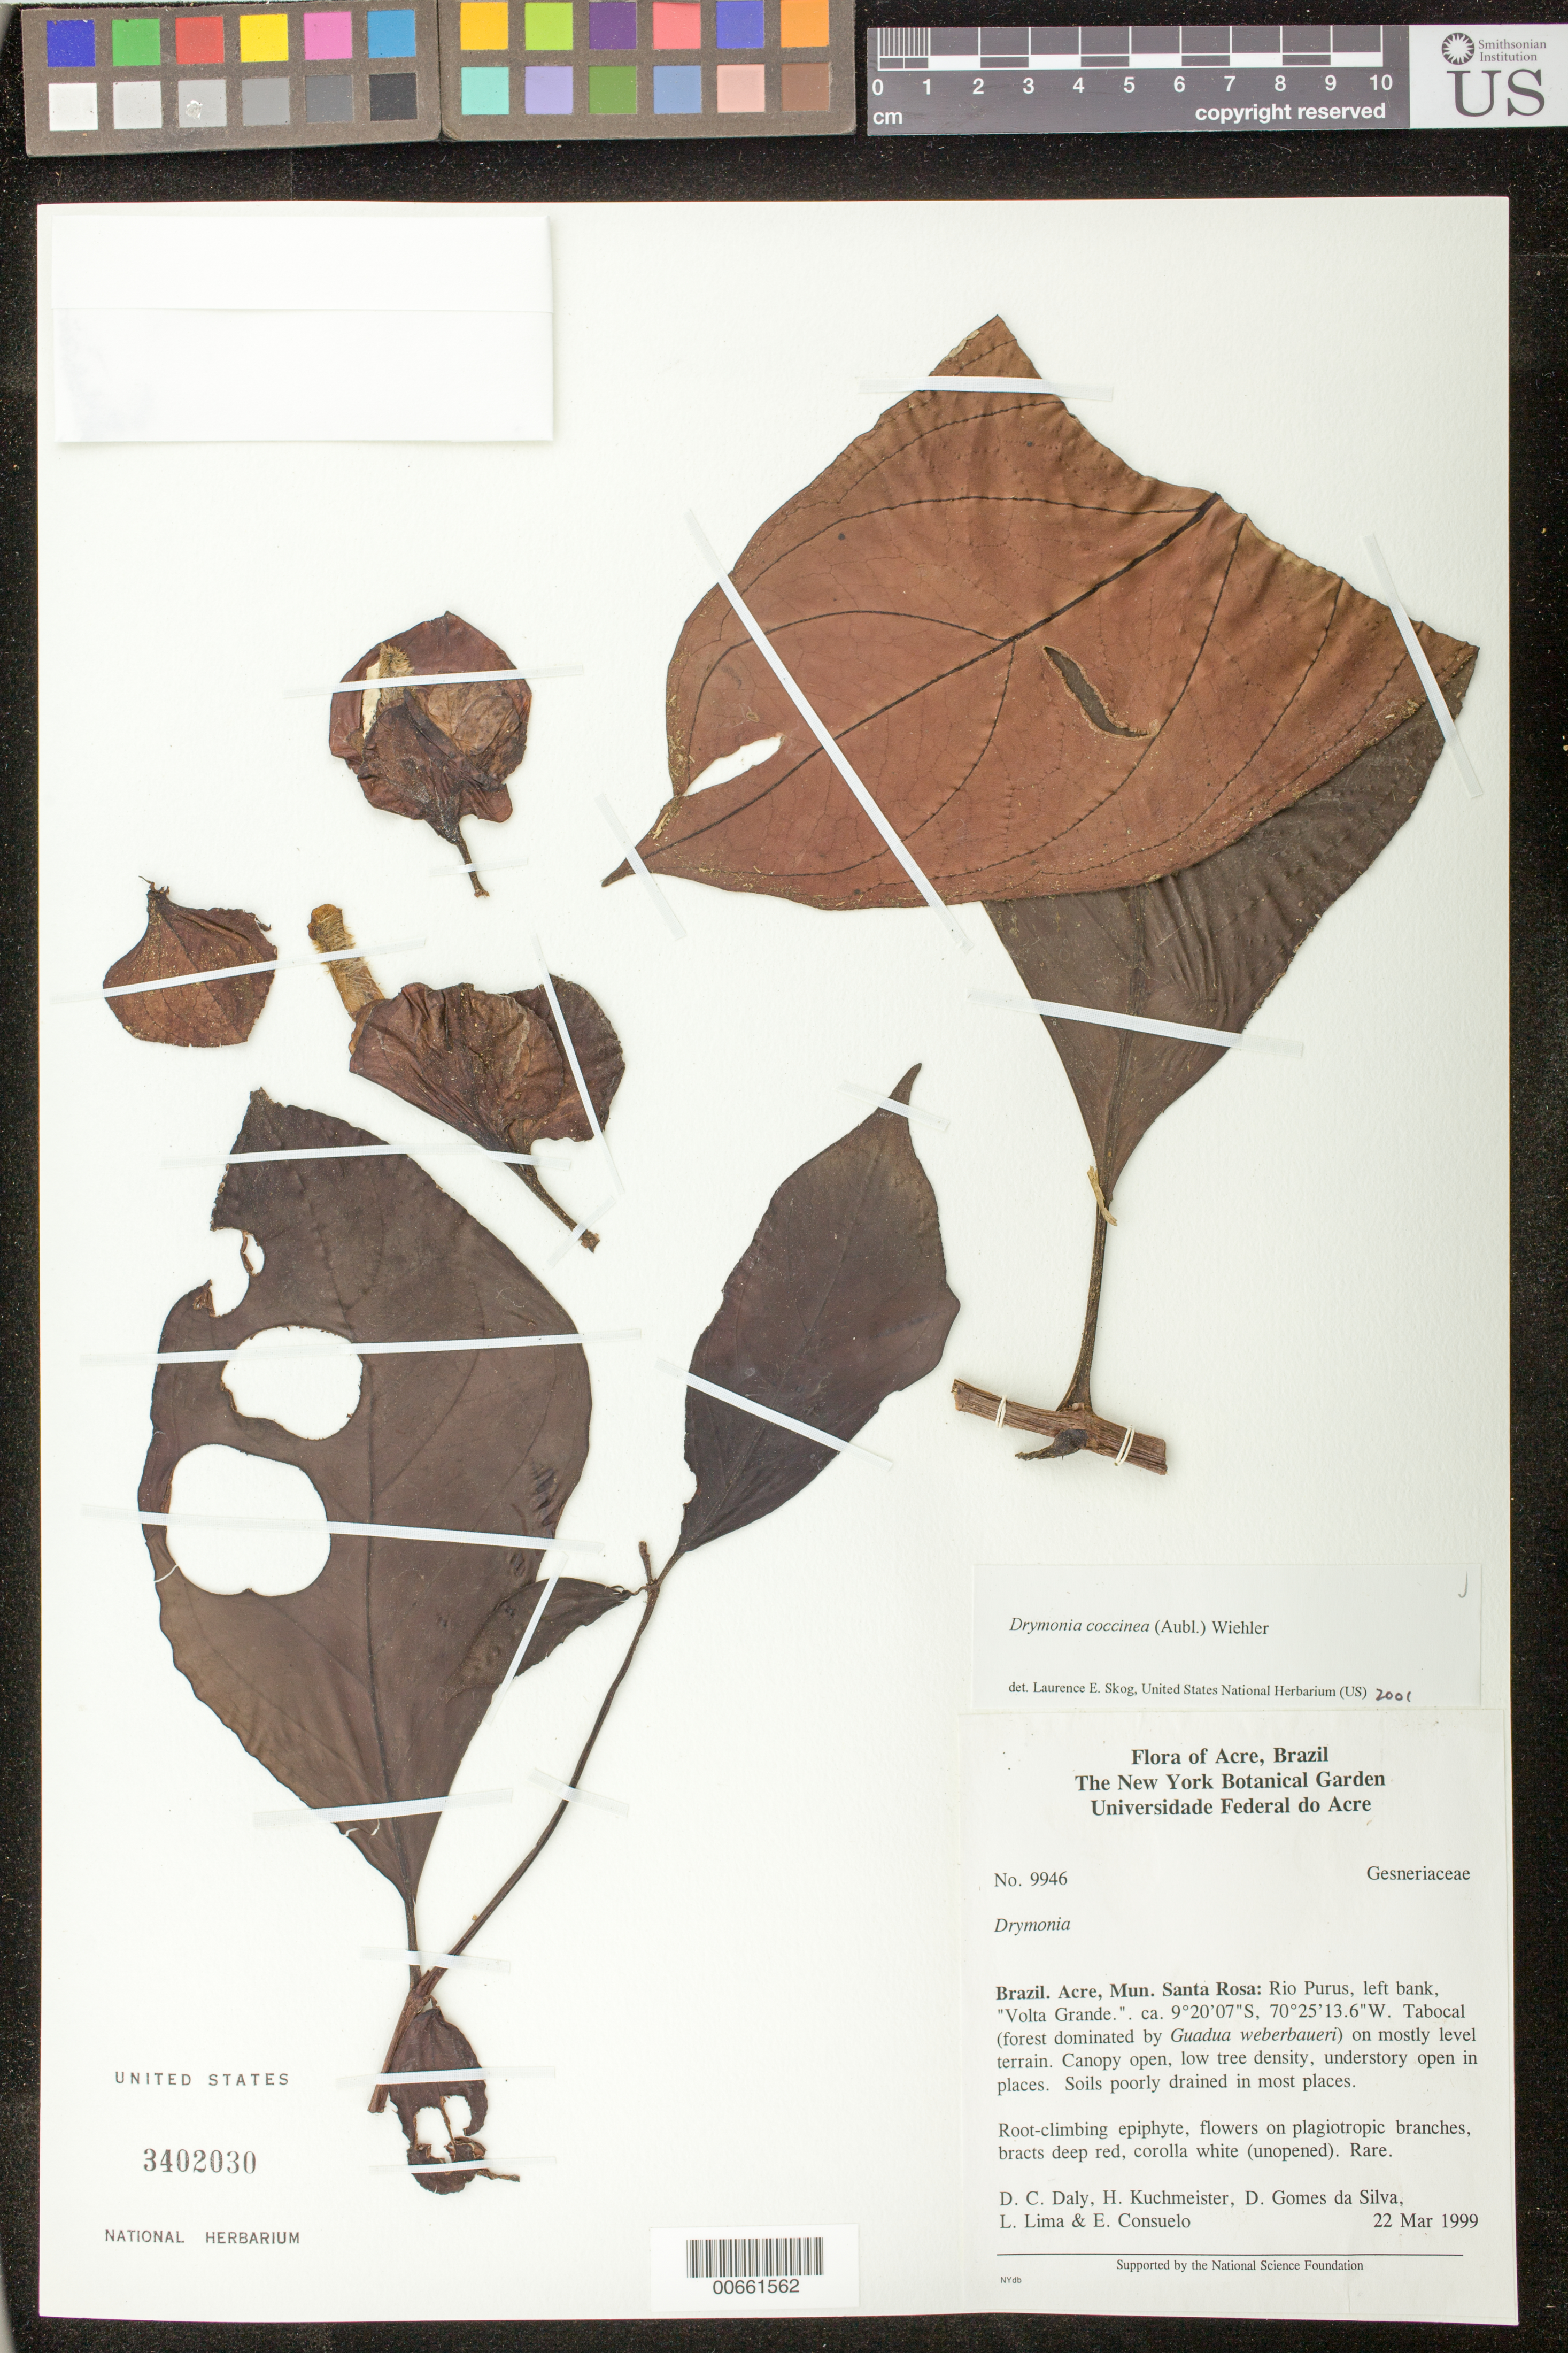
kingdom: Plantae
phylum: Tracheophyta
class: Magnoliopsida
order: Lamiales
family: Gesneriaceae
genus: Drymonia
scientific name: Drymonia coccinea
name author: (Aubl.) Wiehler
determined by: Skog, Laurence E.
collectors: D. C. Daly, H. Kuchmeister, D. P. Gomes da Silva, L. Lima & E. Consuelo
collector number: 9946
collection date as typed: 22 Mar 1999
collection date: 1999-03-22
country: Brazil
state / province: Acre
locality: Mun. Santa Rosa: Rio Purus, left bank, "Volta Grande"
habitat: Tabocal (forest dominated by Guadua weberbaueri) on mostly level terrain; canopy open, low tree density, understory open in places; soils poorly drained in most places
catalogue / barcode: US 3402030